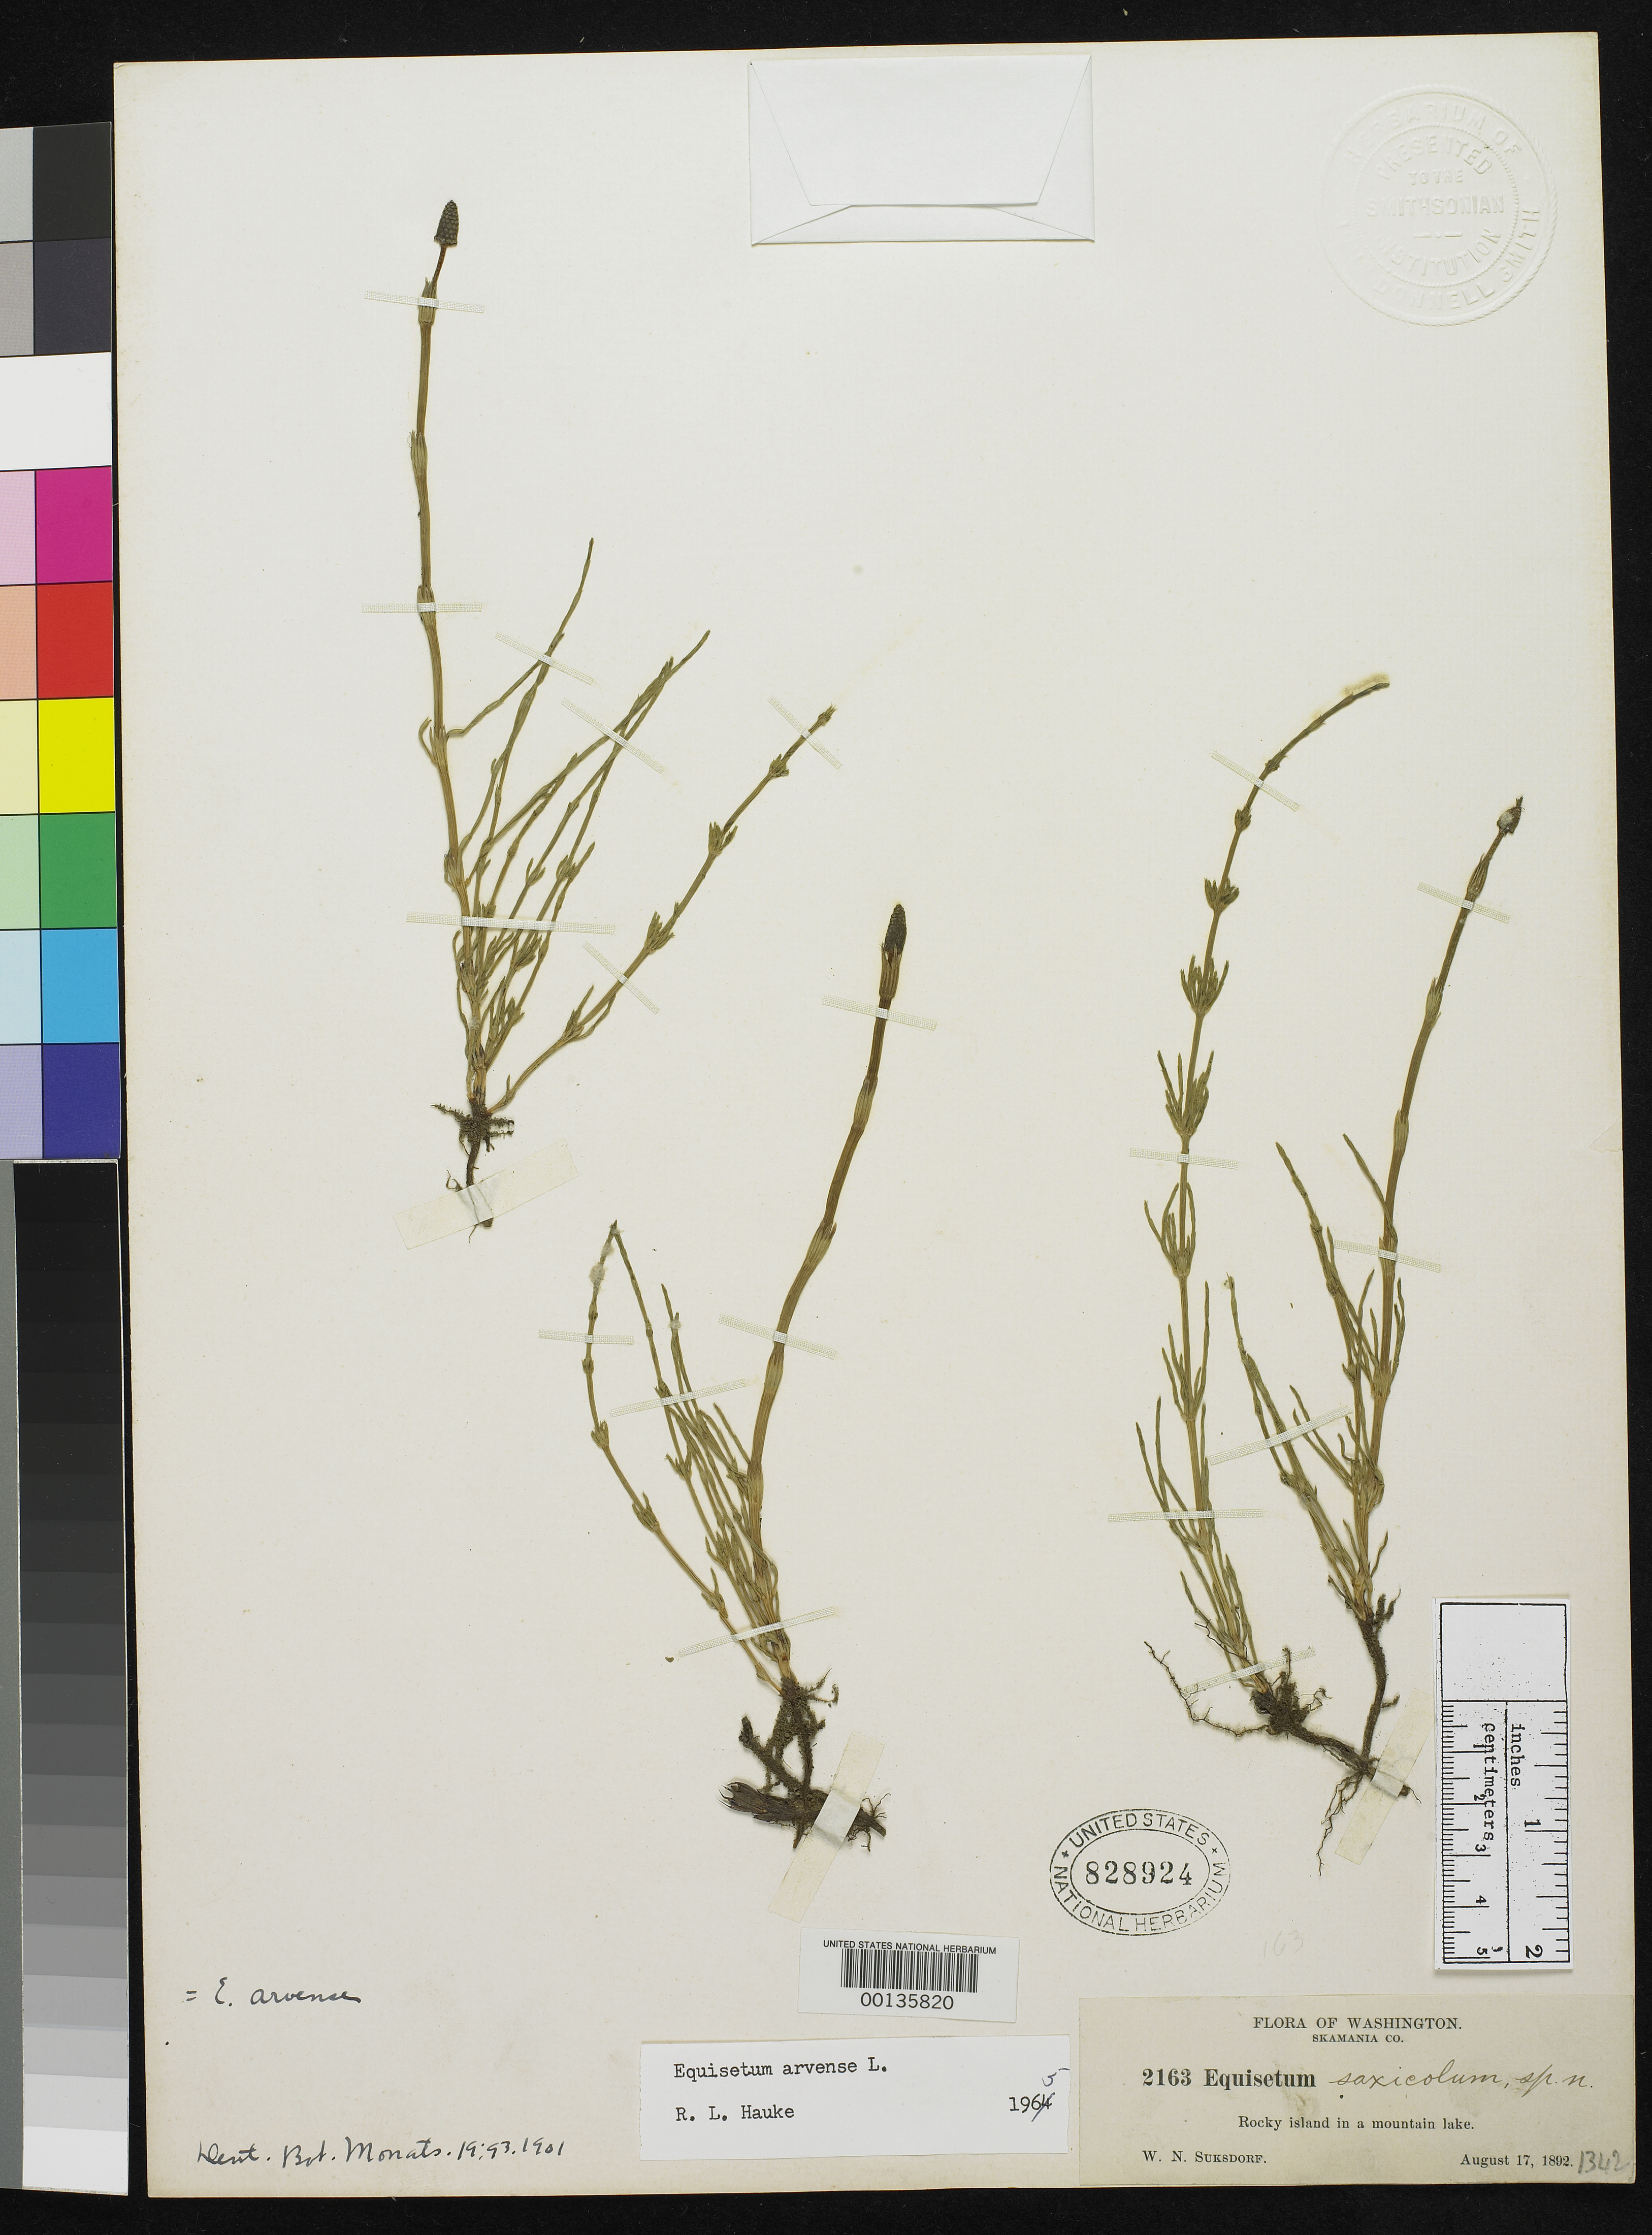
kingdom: Plantae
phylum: Tracheophyta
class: Polypodiopsida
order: Equisetales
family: Equisetaceae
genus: Equisetum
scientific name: Equisetum saxicola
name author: Suksd.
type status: Isotype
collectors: W. N. Suksdorf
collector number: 2163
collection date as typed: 17 Aug 1892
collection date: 1892-08-17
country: United States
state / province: Washington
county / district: Skamania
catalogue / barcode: US 828924